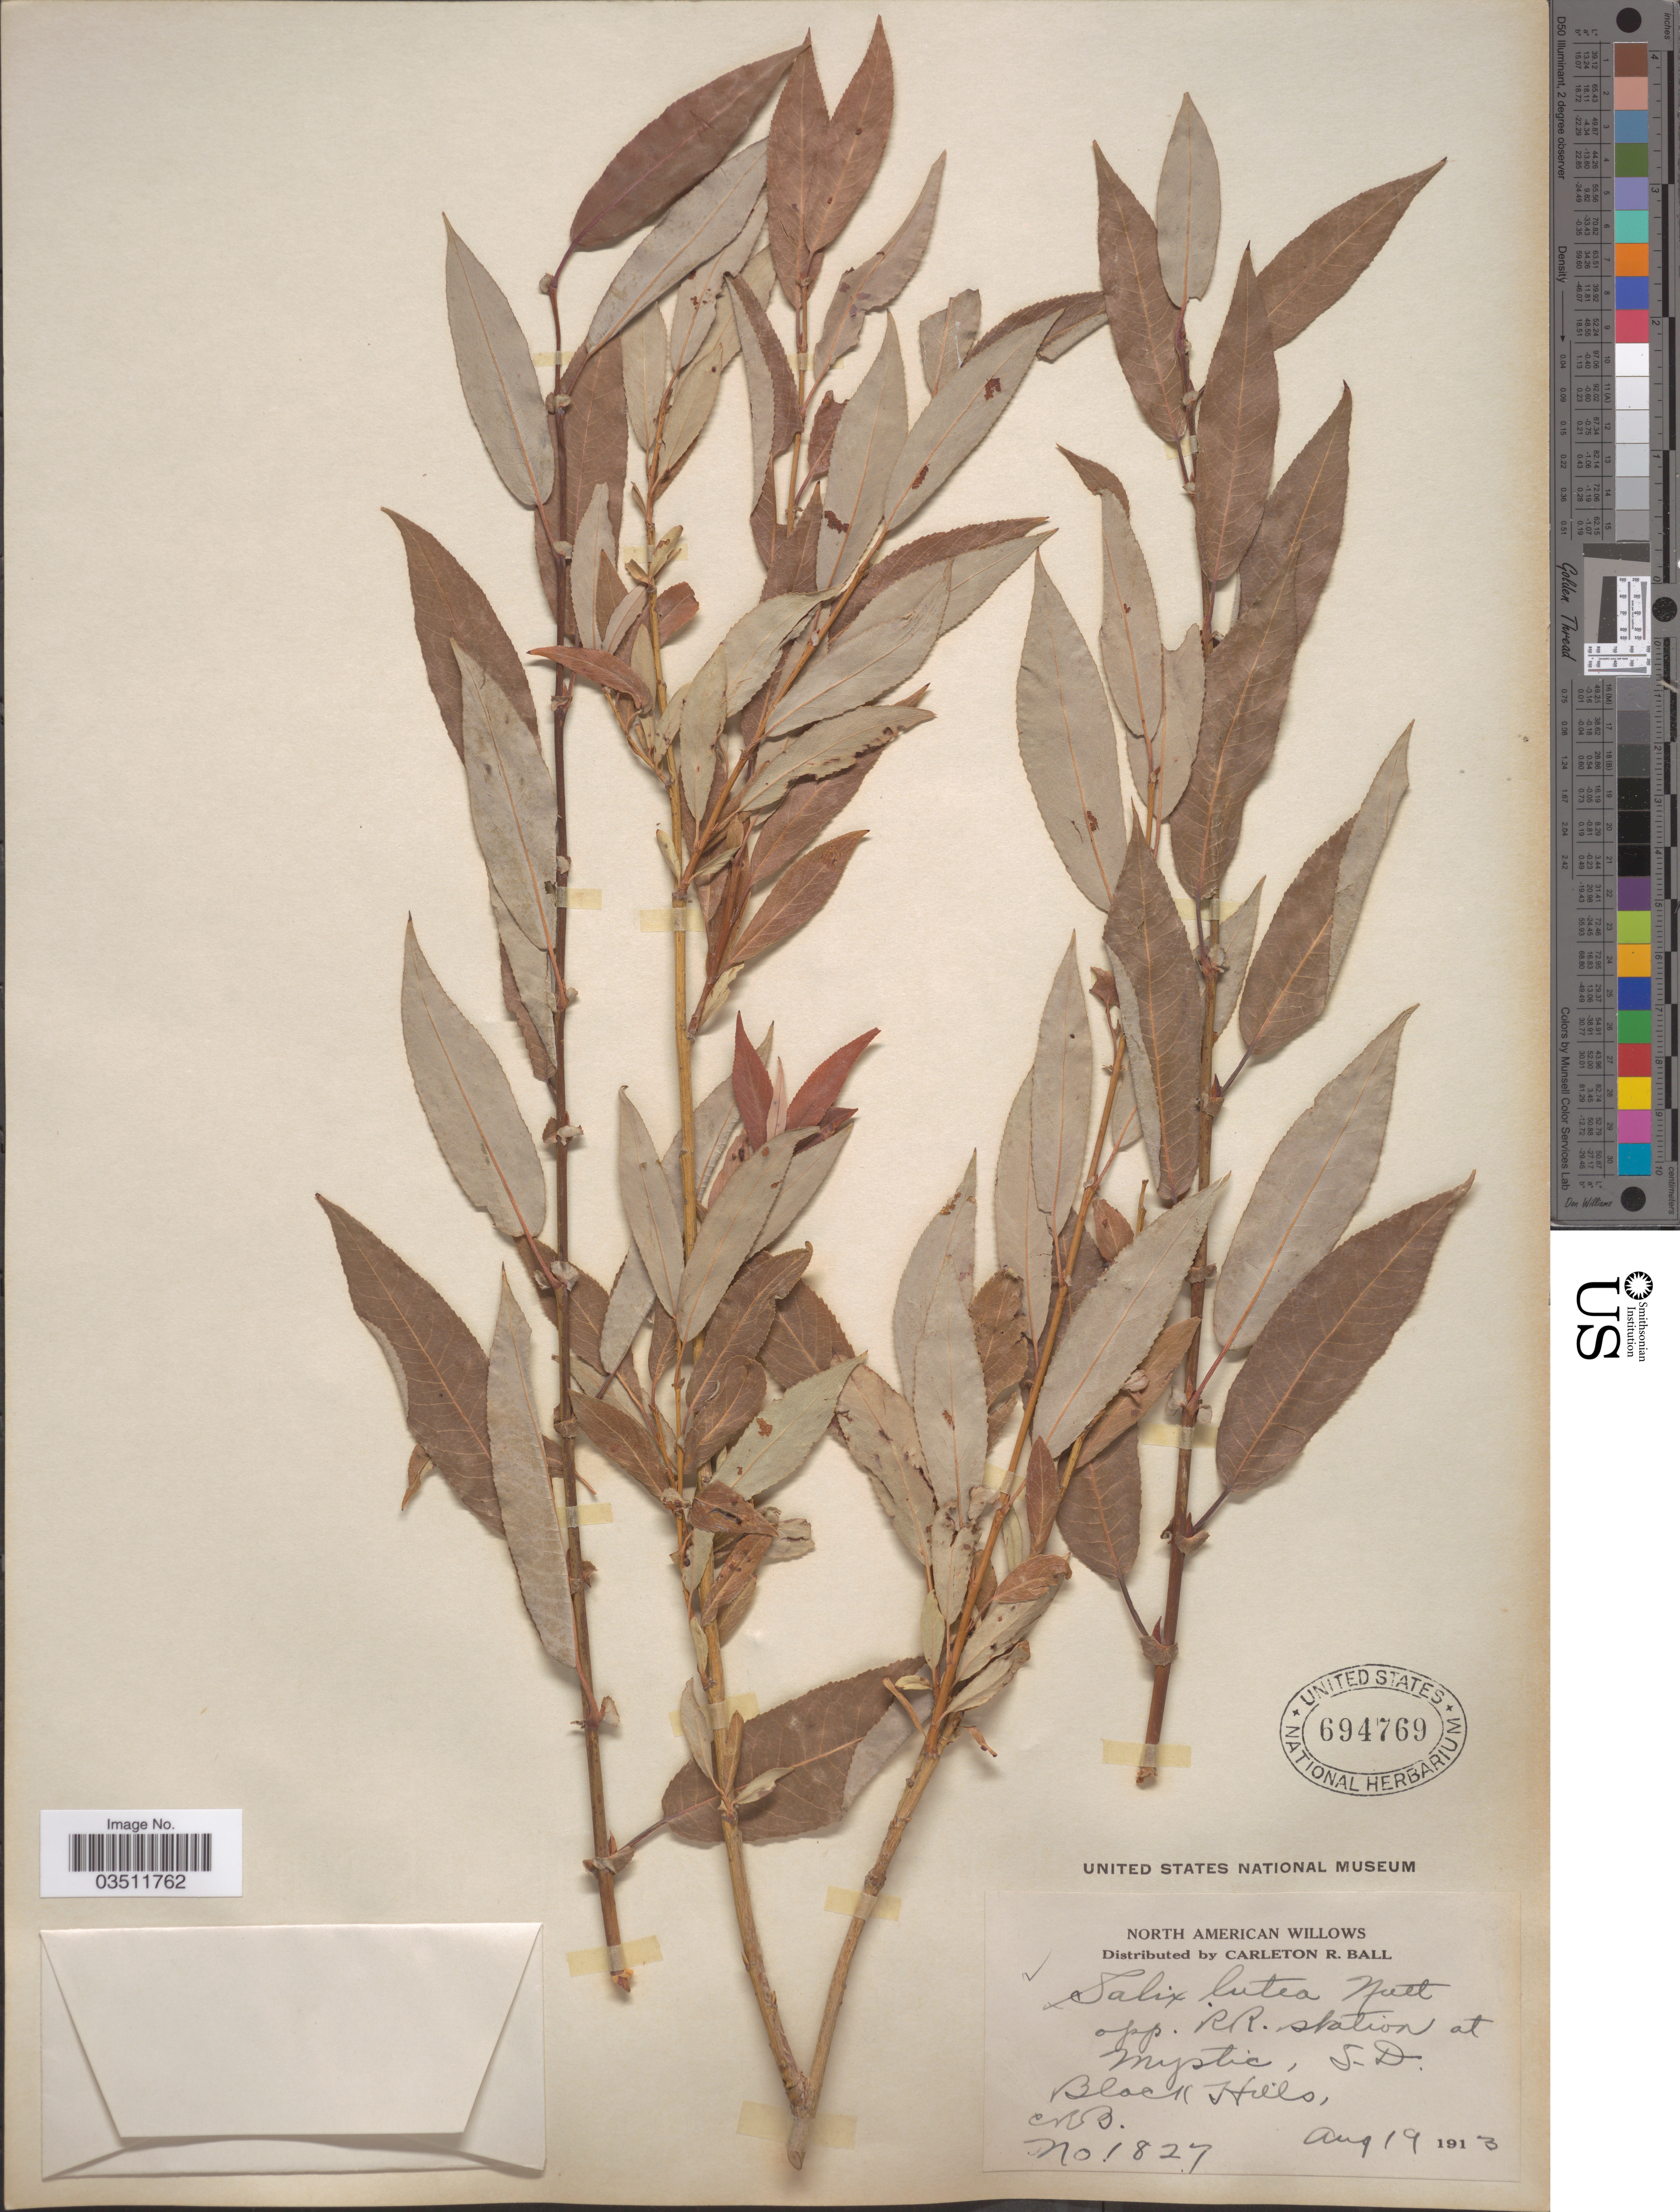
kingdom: Plantae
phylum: Tracheophyta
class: Magnoliopsida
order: Malpighiales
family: Salicaceae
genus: Salix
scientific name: Salix lutea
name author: Nutt.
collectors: C. R. Ball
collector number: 1827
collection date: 1913-08-19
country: United States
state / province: South Dakota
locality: Opp. RR. station at Mystic, Black Hills.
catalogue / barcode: US 694769